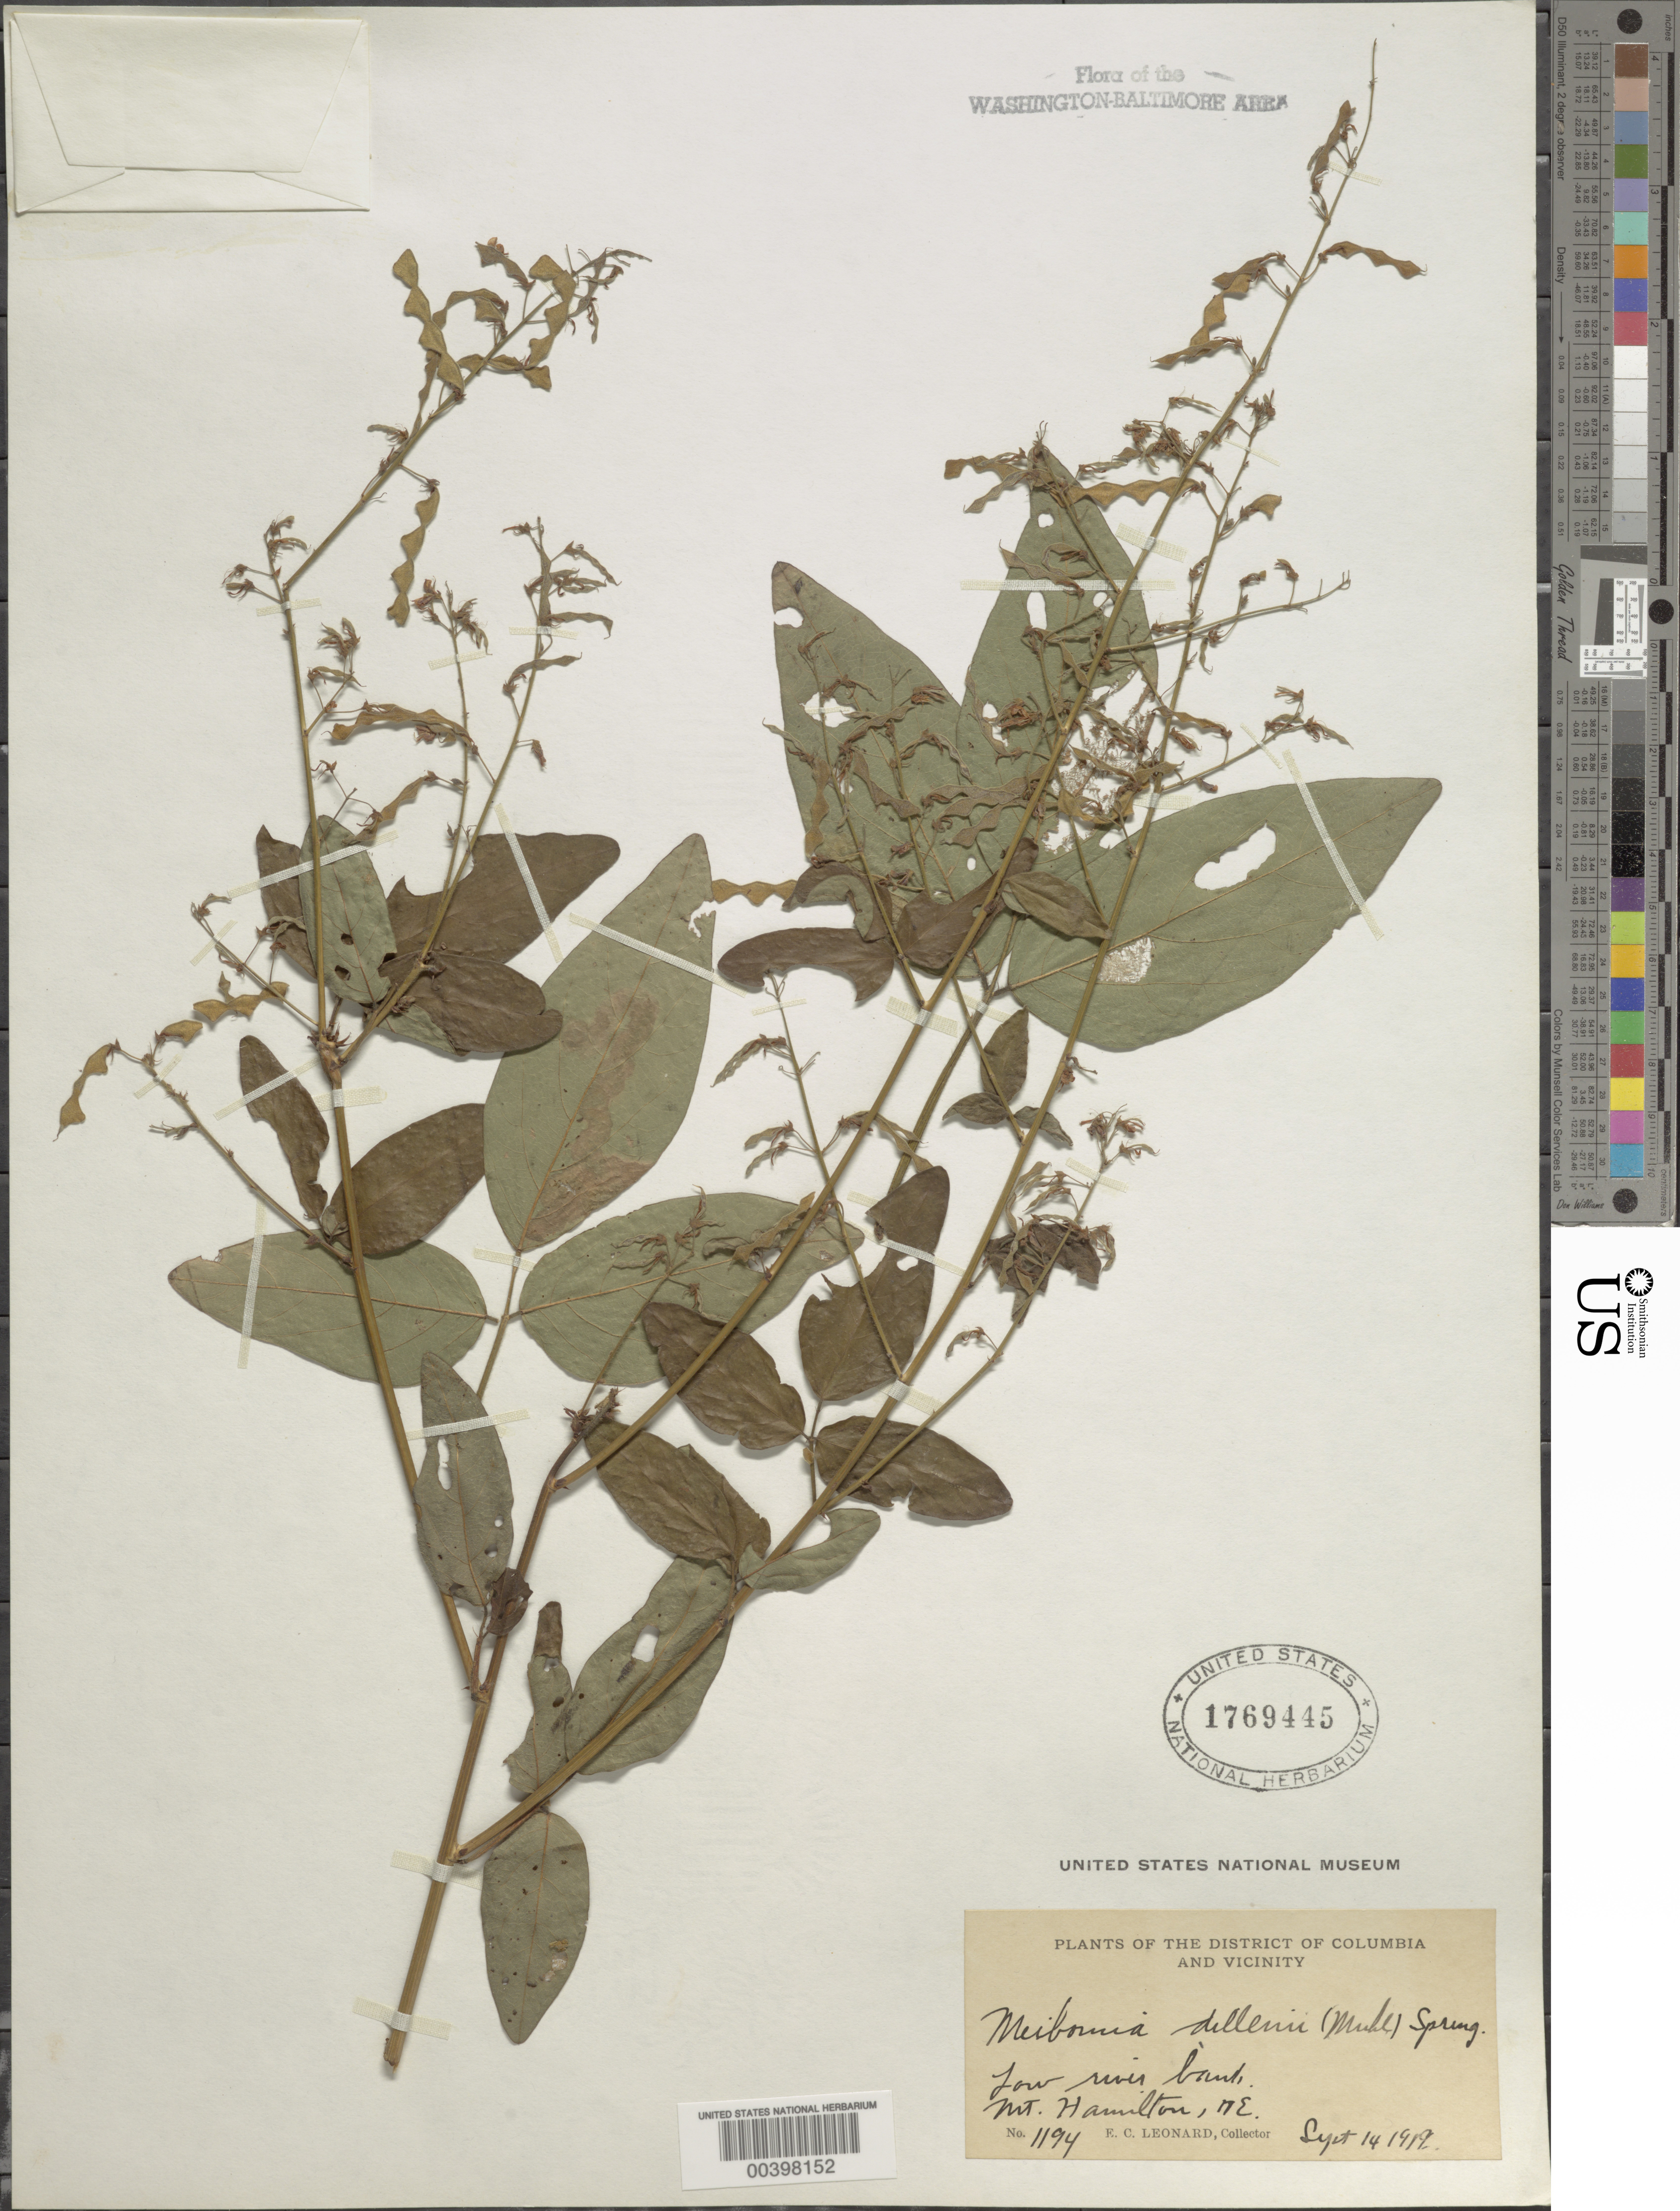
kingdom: Plantae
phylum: Tracheophyta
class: Magnoliopsida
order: Fabales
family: Fabaceae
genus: Desmodium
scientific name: Desmodium perplexum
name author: B.G. Schub.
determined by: Strong, Mark T., (BOT), Smithsonian Institution - National Museum of Natural History (UNITED STATES)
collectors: E. C. Leonard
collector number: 1194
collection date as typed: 14 Sep 1919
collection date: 1919-09-14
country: United States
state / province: District of Columbia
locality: Mount Hamilton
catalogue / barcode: US 1769445